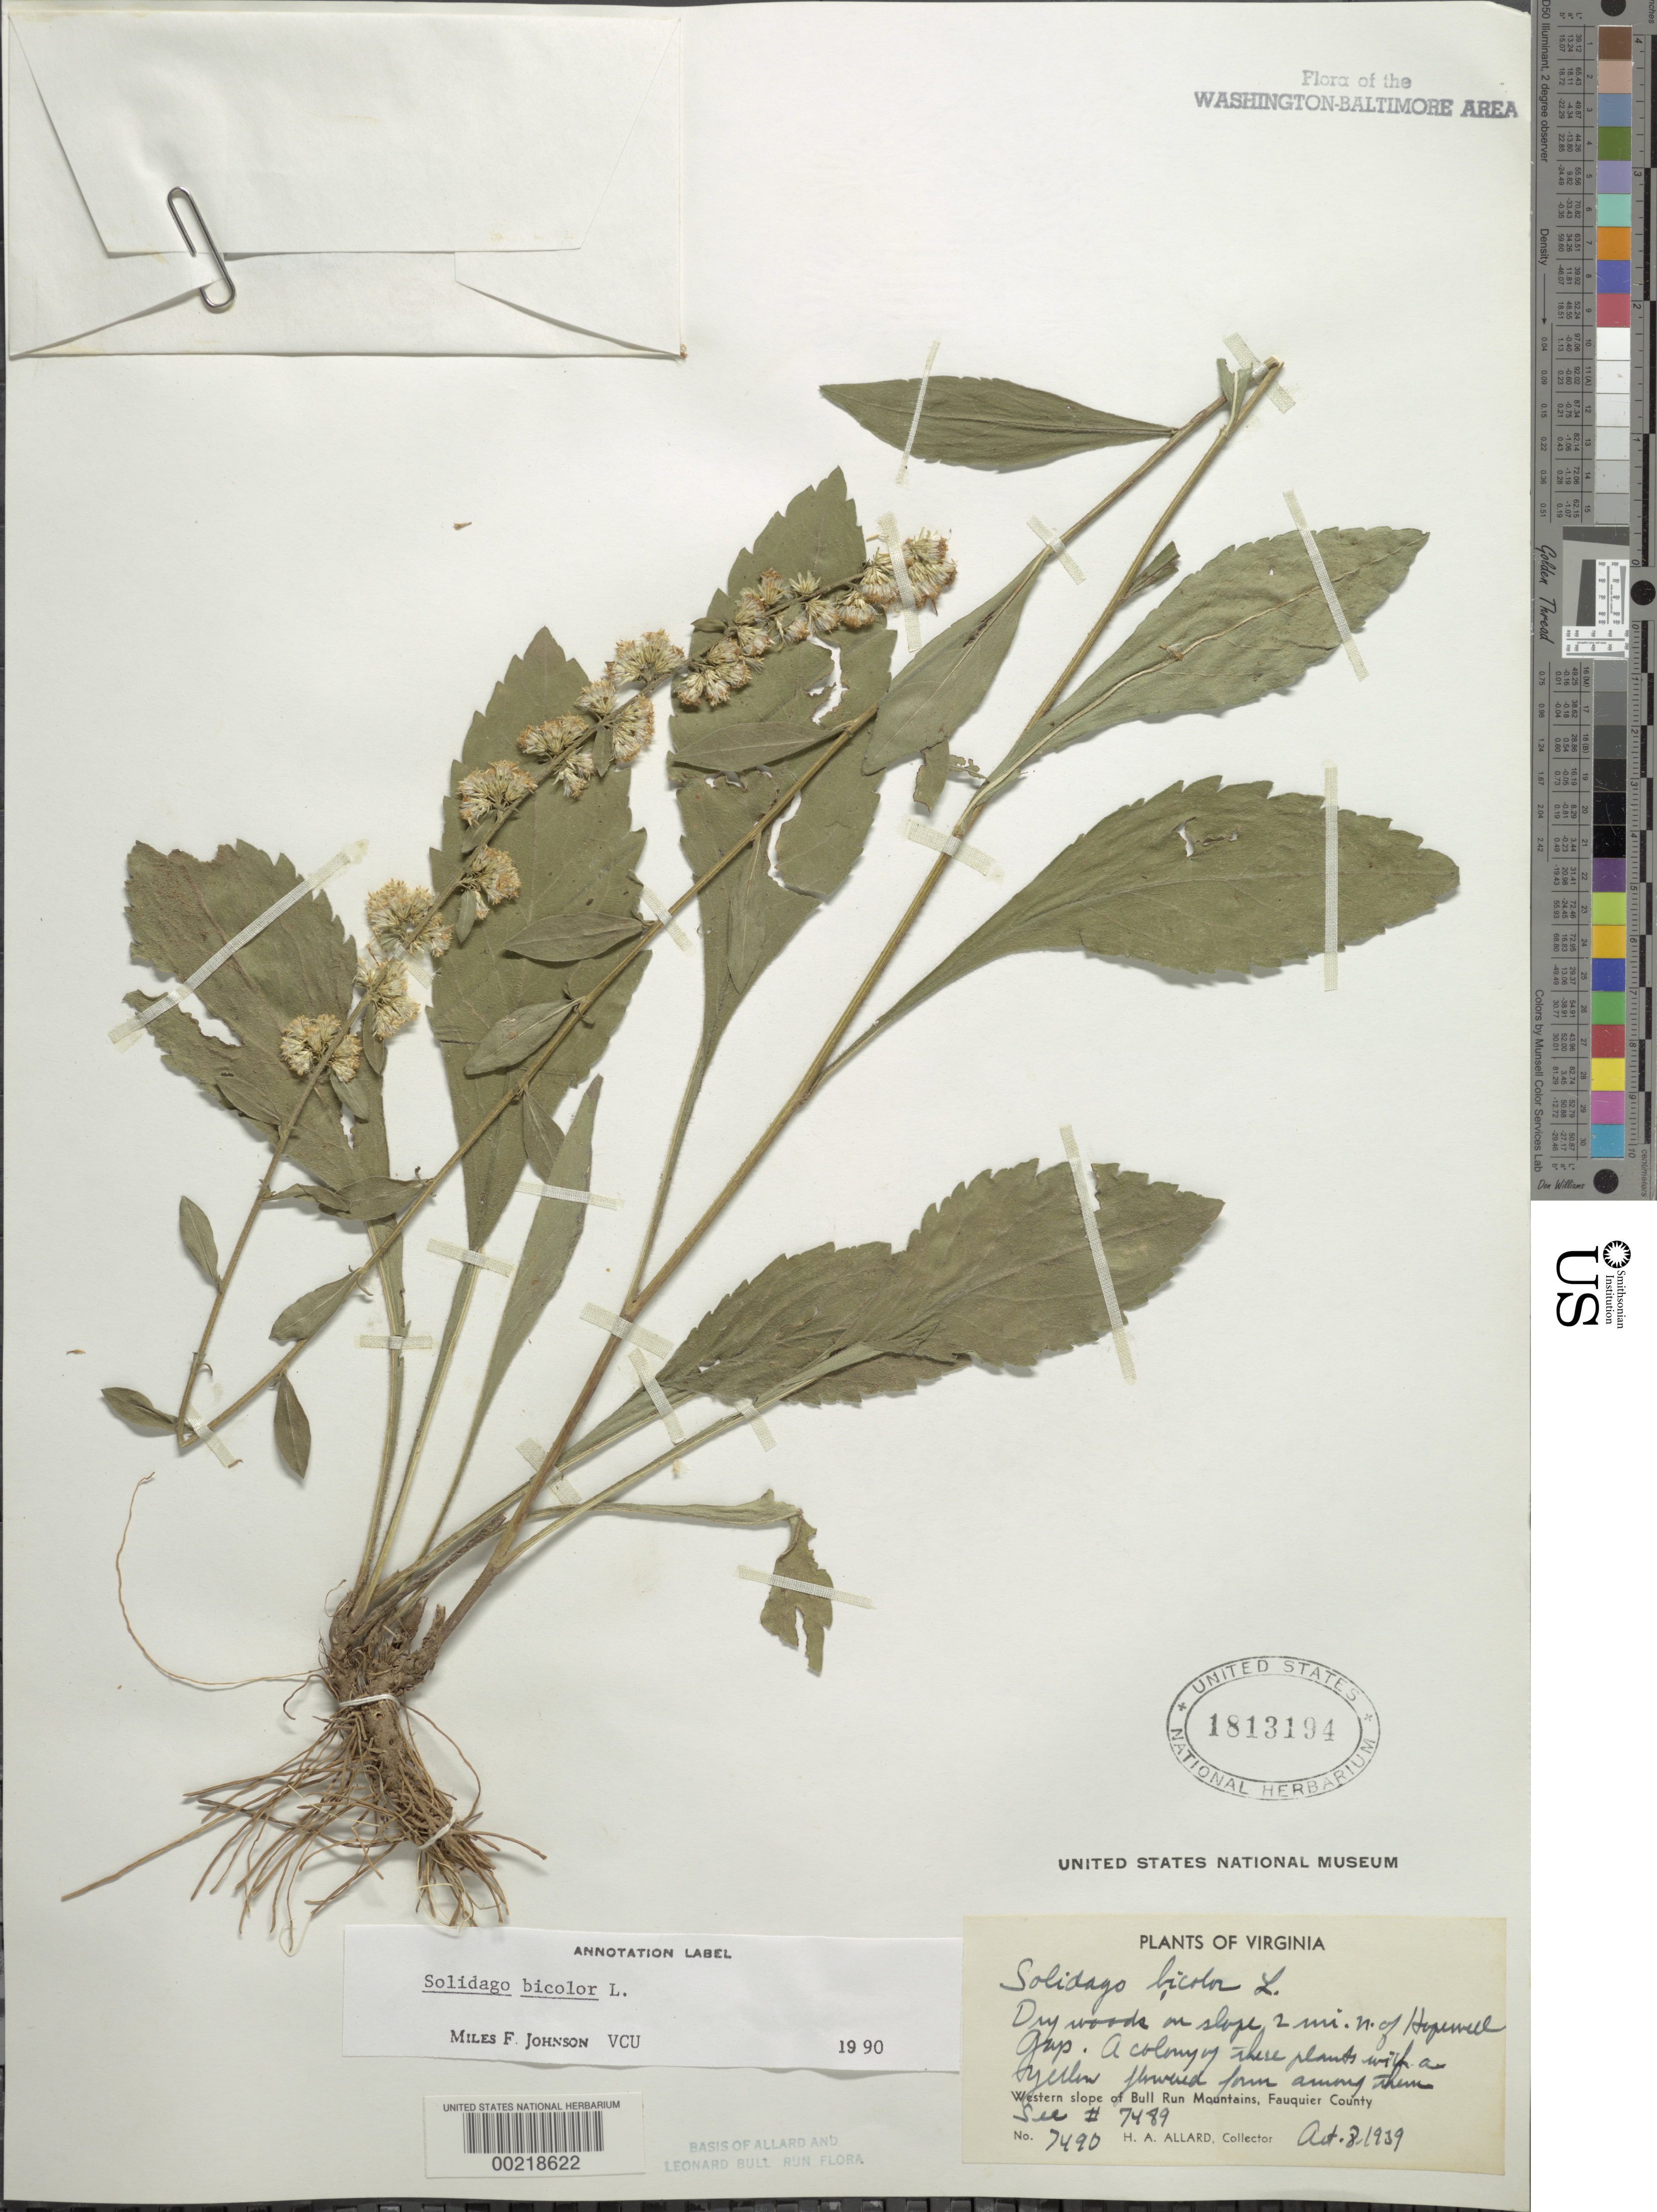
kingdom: Plantae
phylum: Tracheophyta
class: Magnoliopsida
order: Asterales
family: Asteraceae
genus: Solidago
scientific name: Solidago bicolor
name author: L.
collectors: H. A. Allard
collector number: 7490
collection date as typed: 08 Oct 1939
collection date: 1939-10-08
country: United States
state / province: Virginia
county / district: Fauquier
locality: North of Hopewell Gap western slope of Bull Run Mountains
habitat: Dry woods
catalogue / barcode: US 1813194